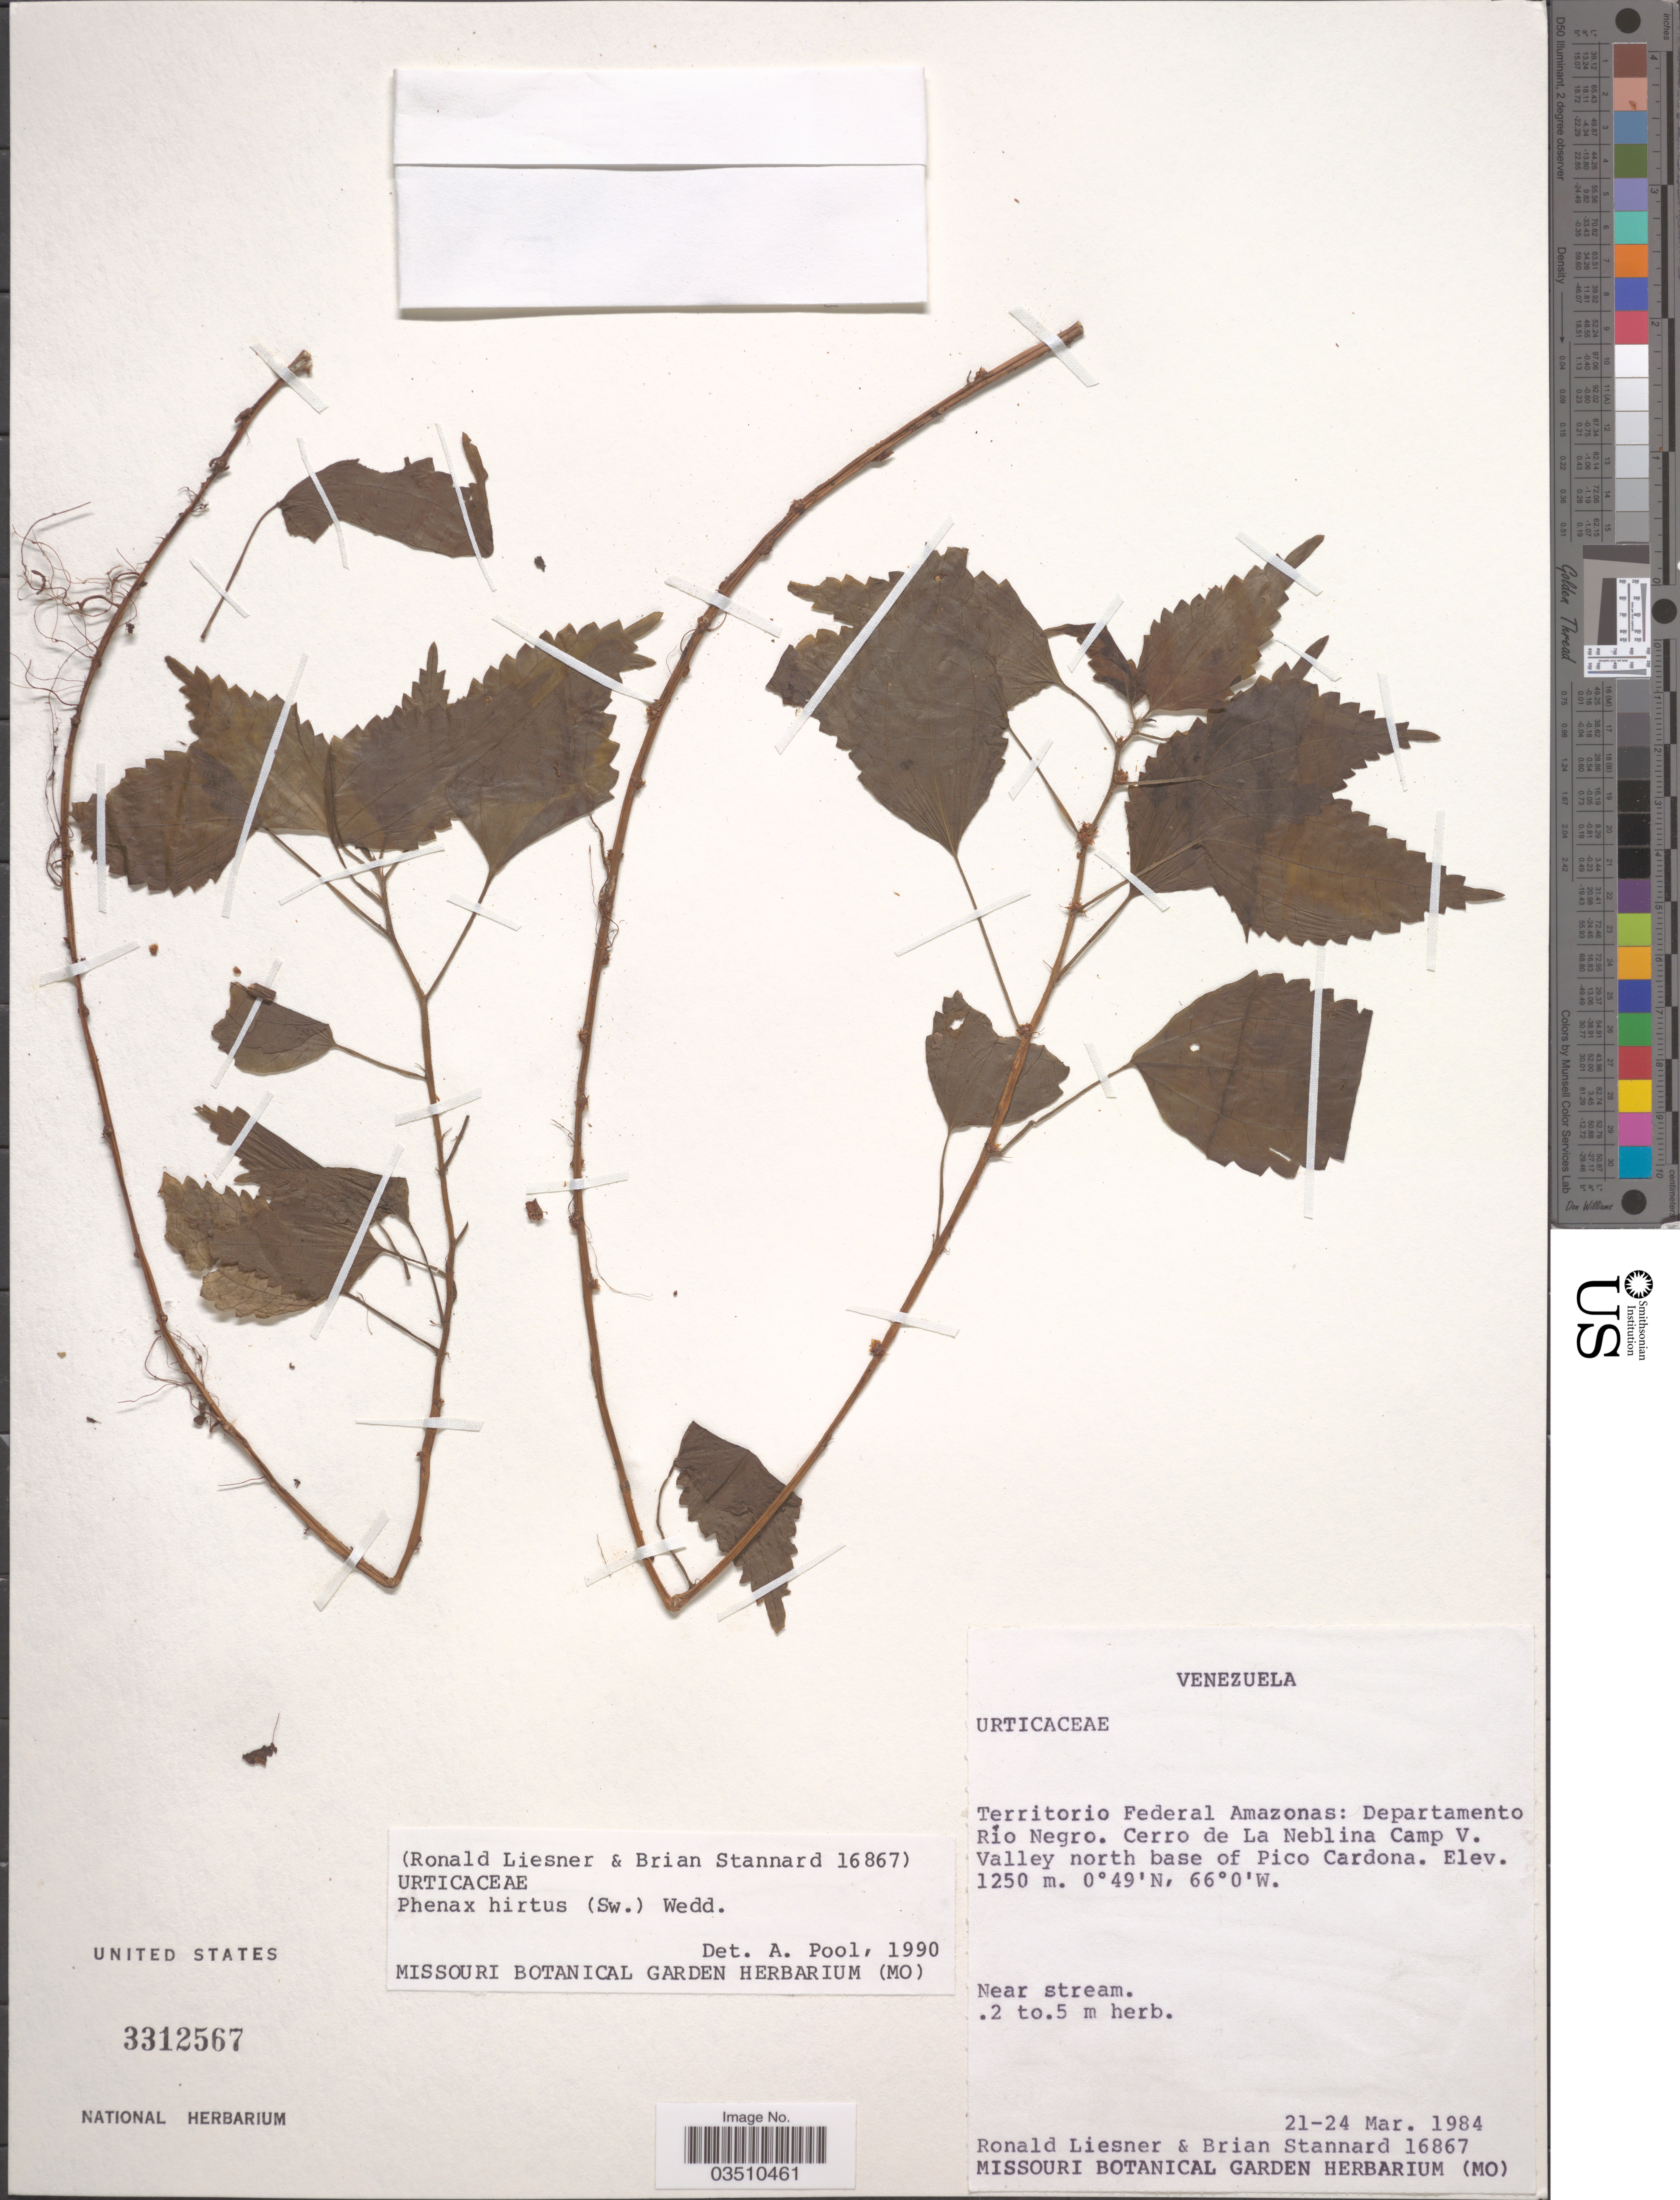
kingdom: Plantae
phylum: Tracheophyta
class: Magnoliopsida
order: Rosales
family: Urticaceae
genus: Phenax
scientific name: Phenax hirtus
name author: (Sw.) Wedd.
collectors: R. L. Liesner & B. L. Stannard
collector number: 16867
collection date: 1984-03-21/1984-03-24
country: Venezuela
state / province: Amazonas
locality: Territorio Federal Amazonas: Departamento Río Negro. Cerro de La Neblina Camp V. Valley north base of Pico Cardona.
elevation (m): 1250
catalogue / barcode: US 3312567